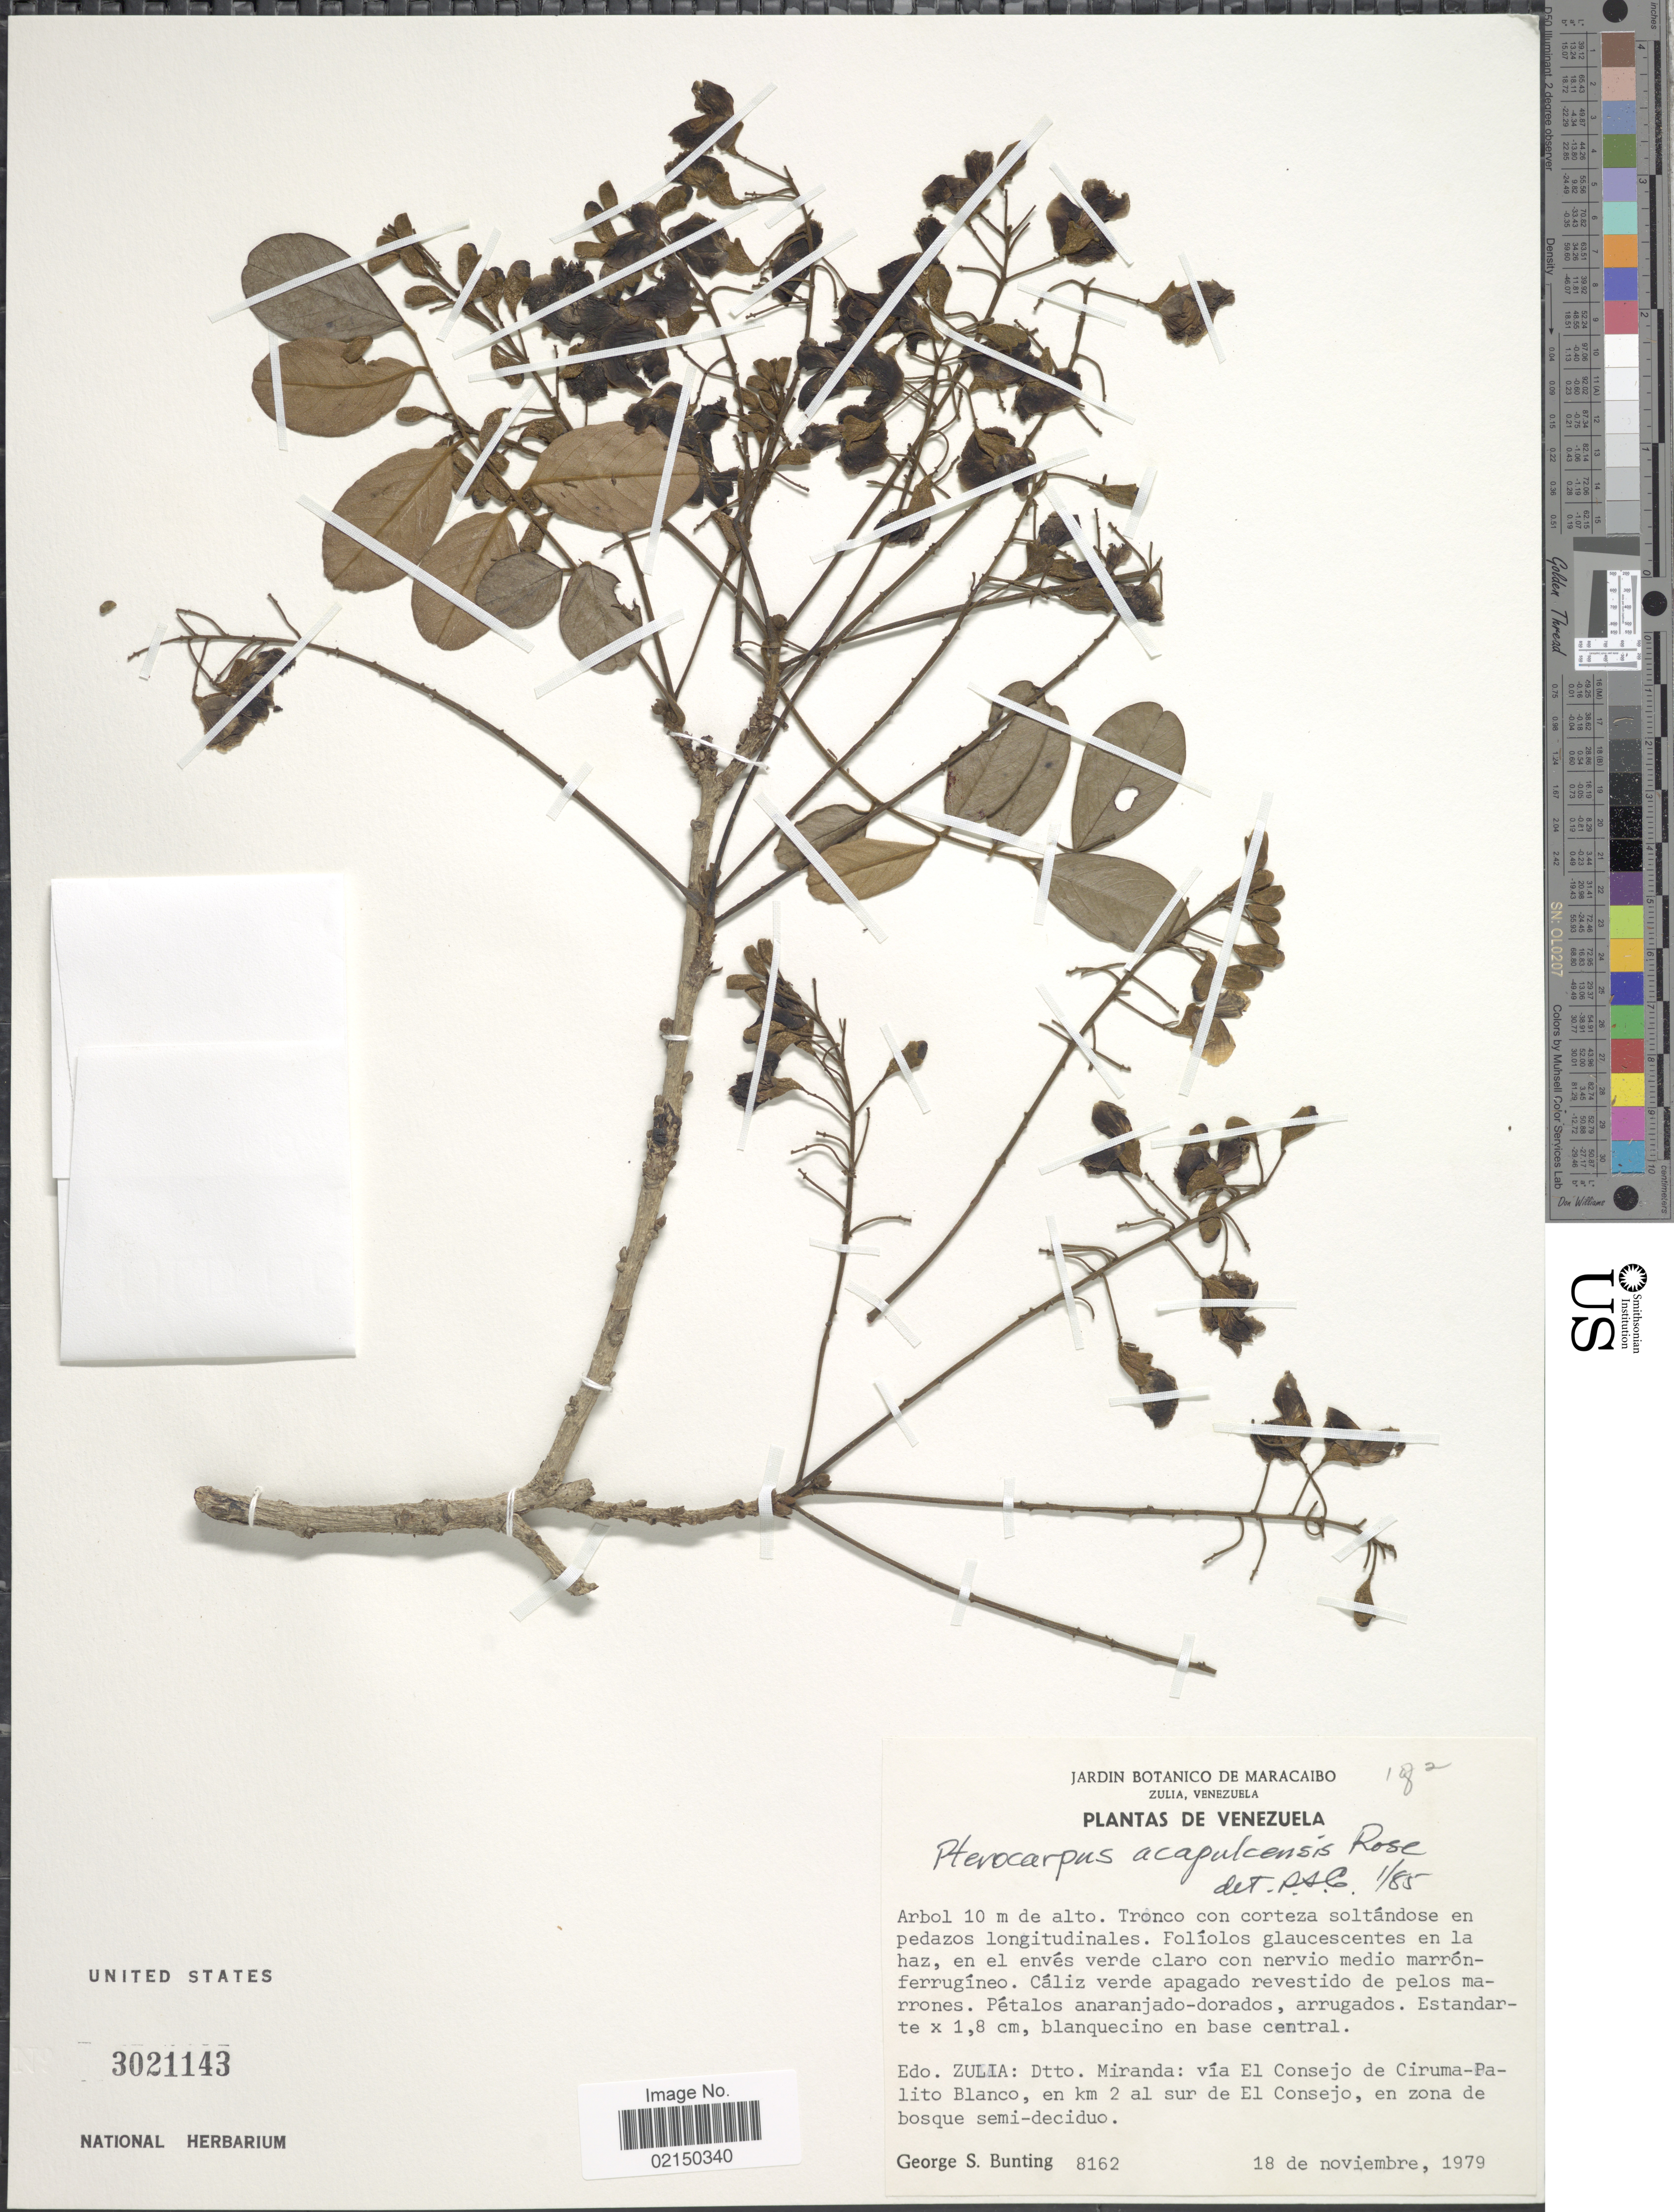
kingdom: Plantae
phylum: Tracheophyta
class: Magnoliopsida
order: Fabales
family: Fabaceae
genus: Pterocarpus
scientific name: Pterocarpus acapulcensis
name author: Rose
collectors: G. S. Bunting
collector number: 8162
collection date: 1979-11-18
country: Venezuela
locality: Edo. Zulia: Dtto. Miranda: via El Consejo de Ciruma-Palito Blanco, en km 2 al sur de El Consejo, en zona de bosque semi-deciduo.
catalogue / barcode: US 3021143